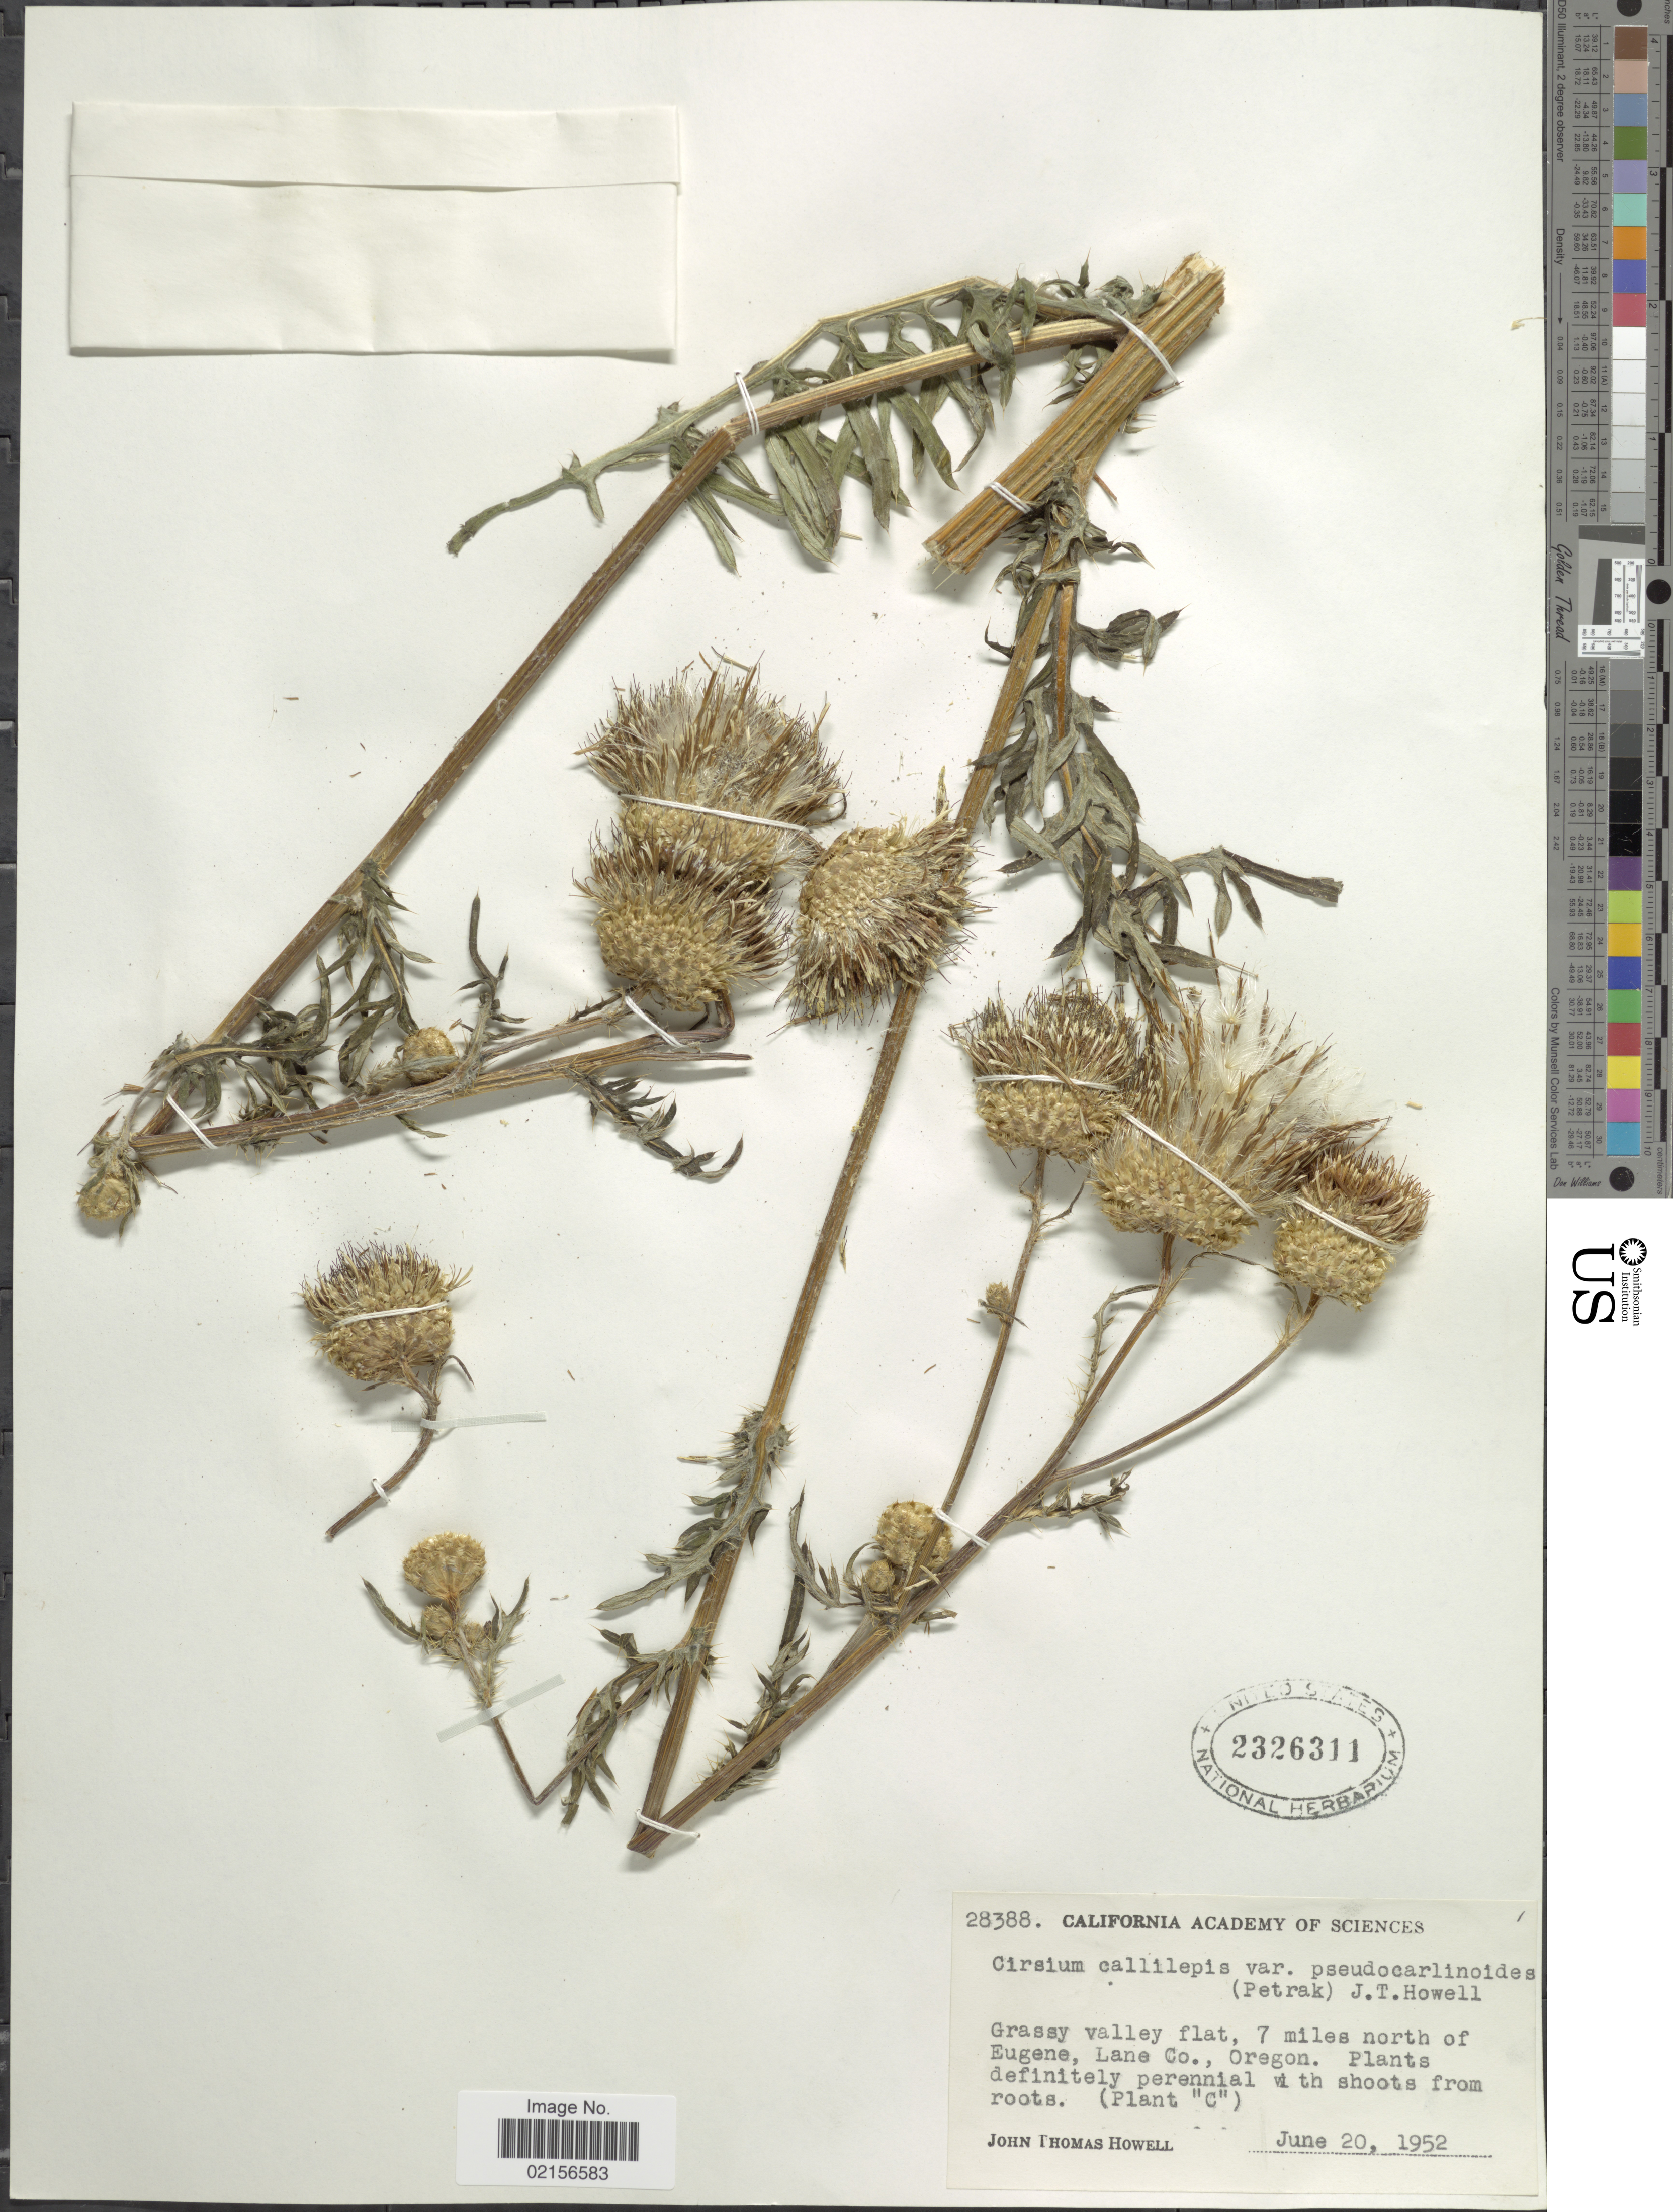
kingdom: Plantae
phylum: Tracheophyta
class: Magnoliopsida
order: Asterales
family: Asteraceae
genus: Cirsium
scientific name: Cirsium remotifolium var. odontolepis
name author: Petr.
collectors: J. T. Howell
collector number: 28388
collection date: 1952-06-20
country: United States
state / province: Oregon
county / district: Lane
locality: Grassy valley flat, 7 miles north of Eugene, Lane Co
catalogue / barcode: US 2326311